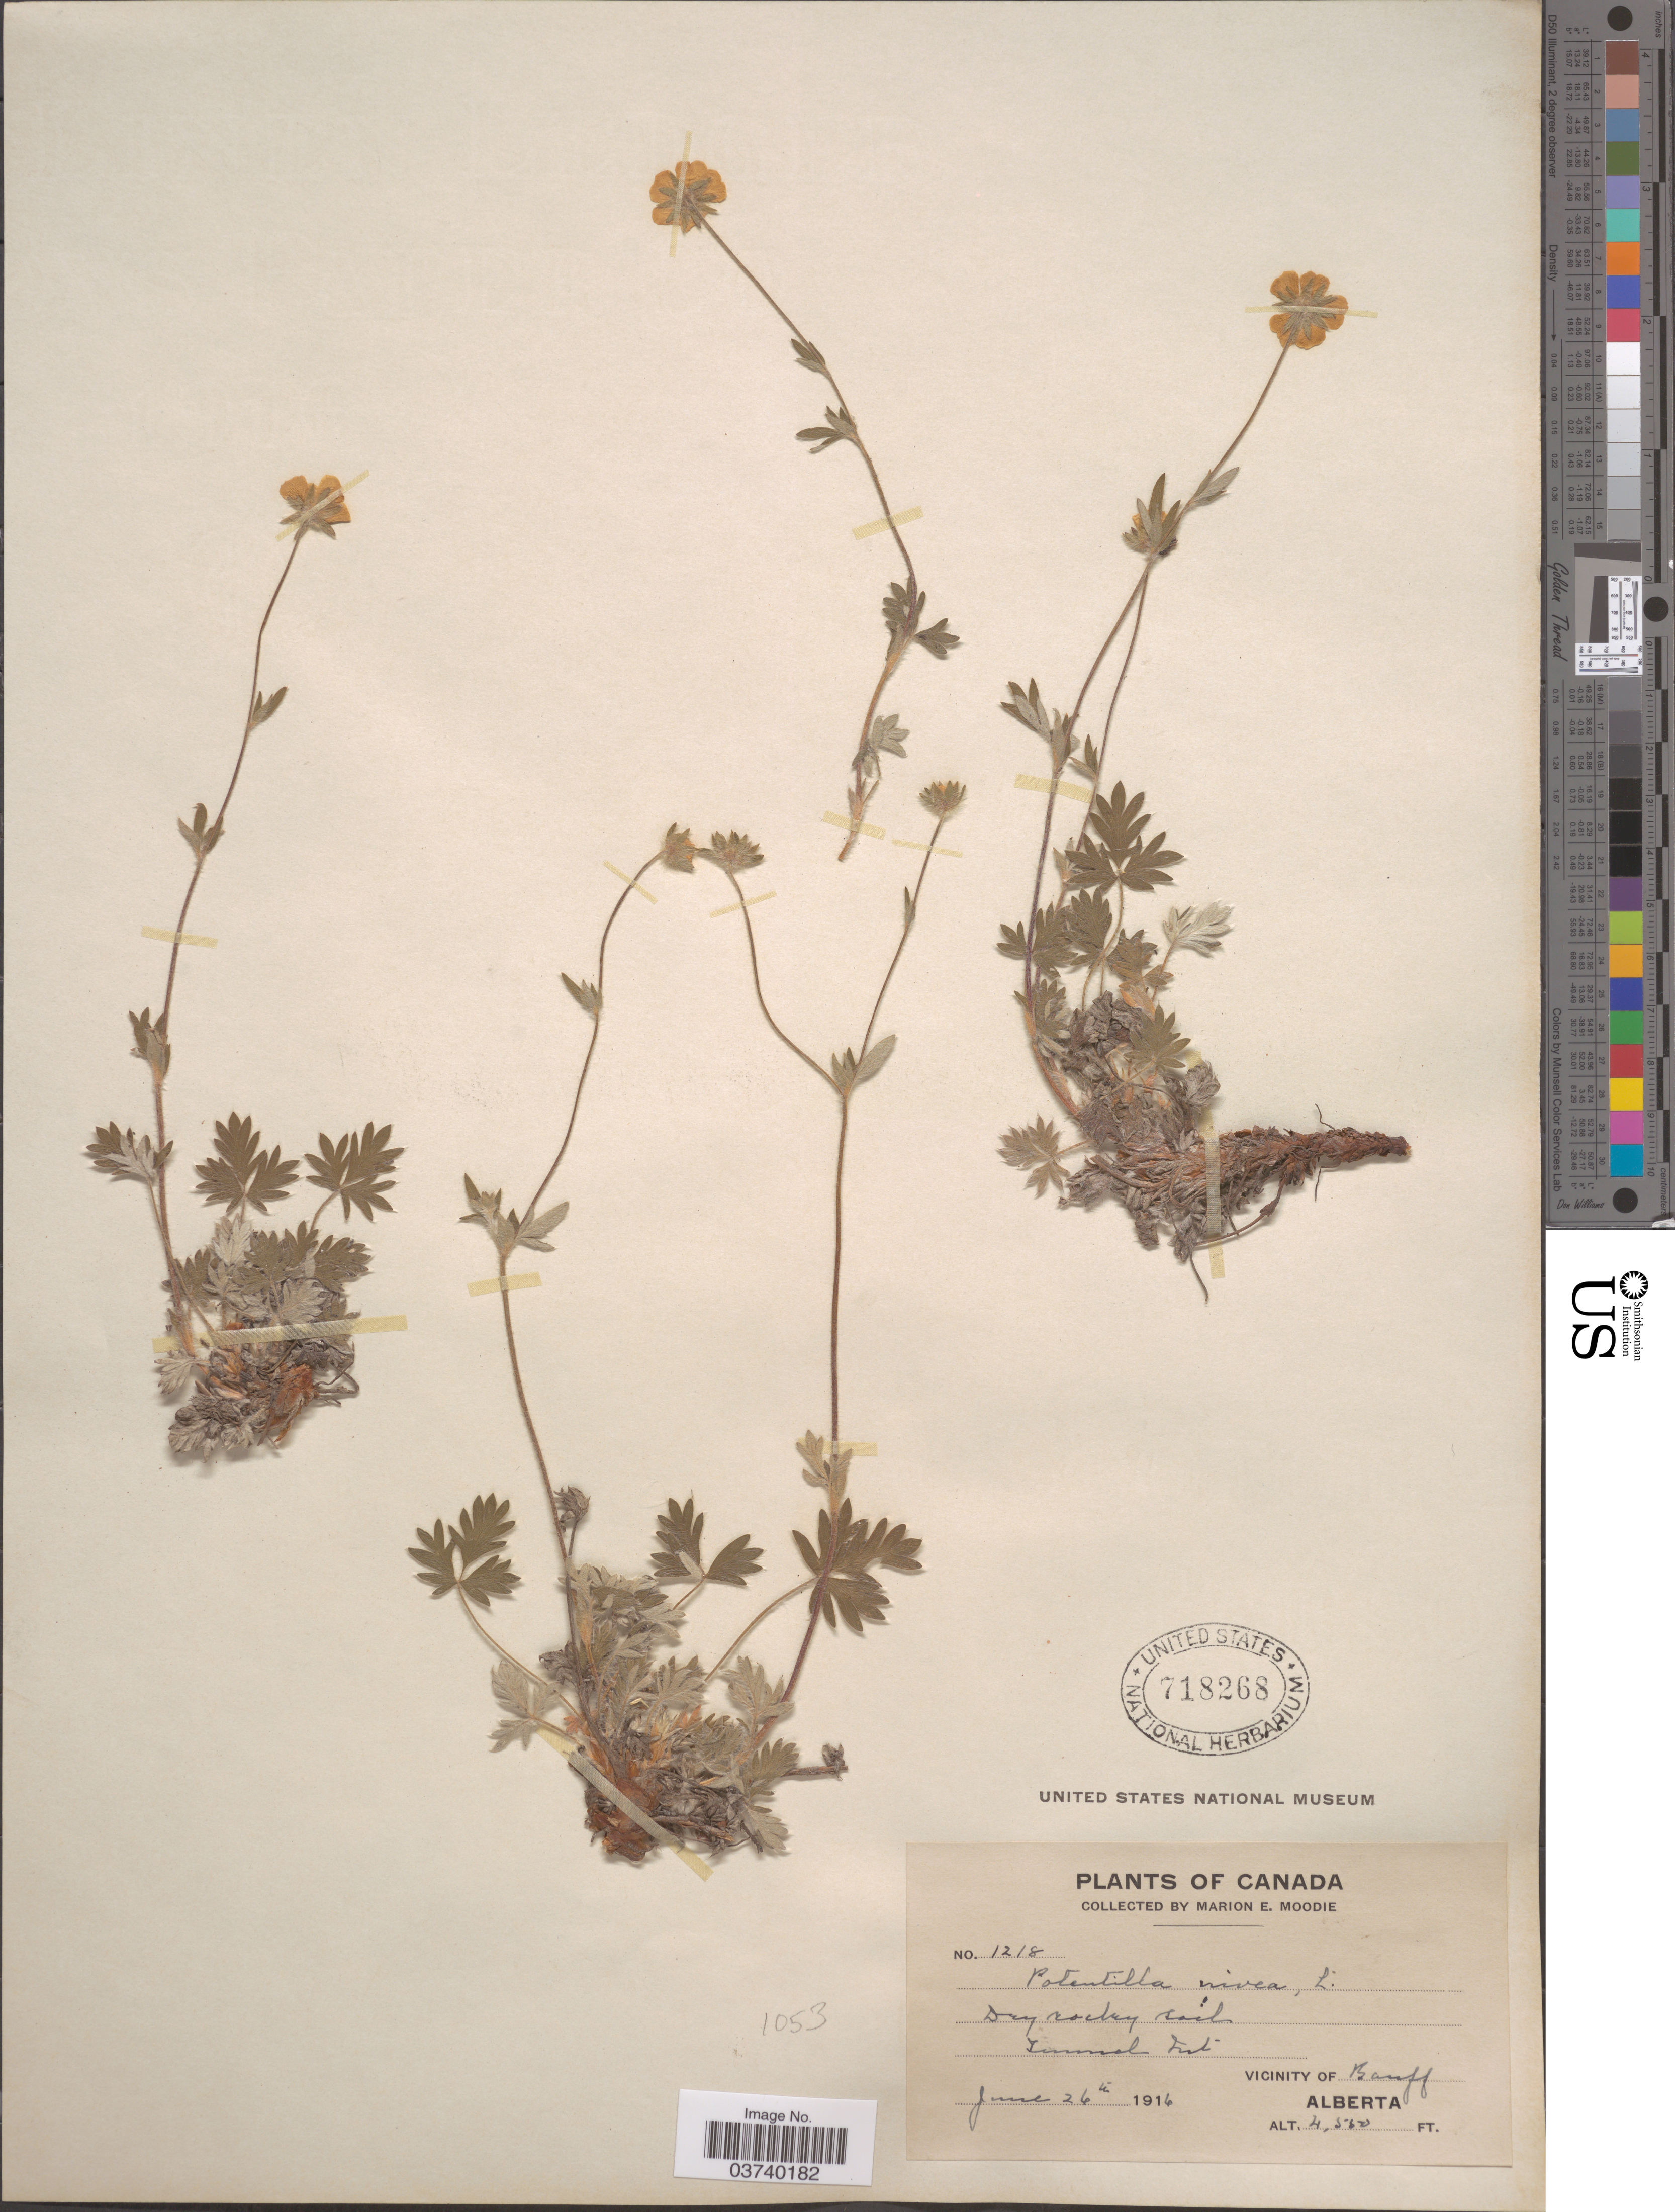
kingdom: Plantae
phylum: Tracheophyta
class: Magnoliopsida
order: Rosales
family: Rosaceae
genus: Potentilla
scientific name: Potentilla nivea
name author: L.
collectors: M. E. Moodie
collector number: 1218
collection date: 1916-06-26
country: Canada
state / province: Alberta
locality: Tunnel Mt. Vicinity of Banff.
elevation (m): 1387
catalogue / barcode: US 718268